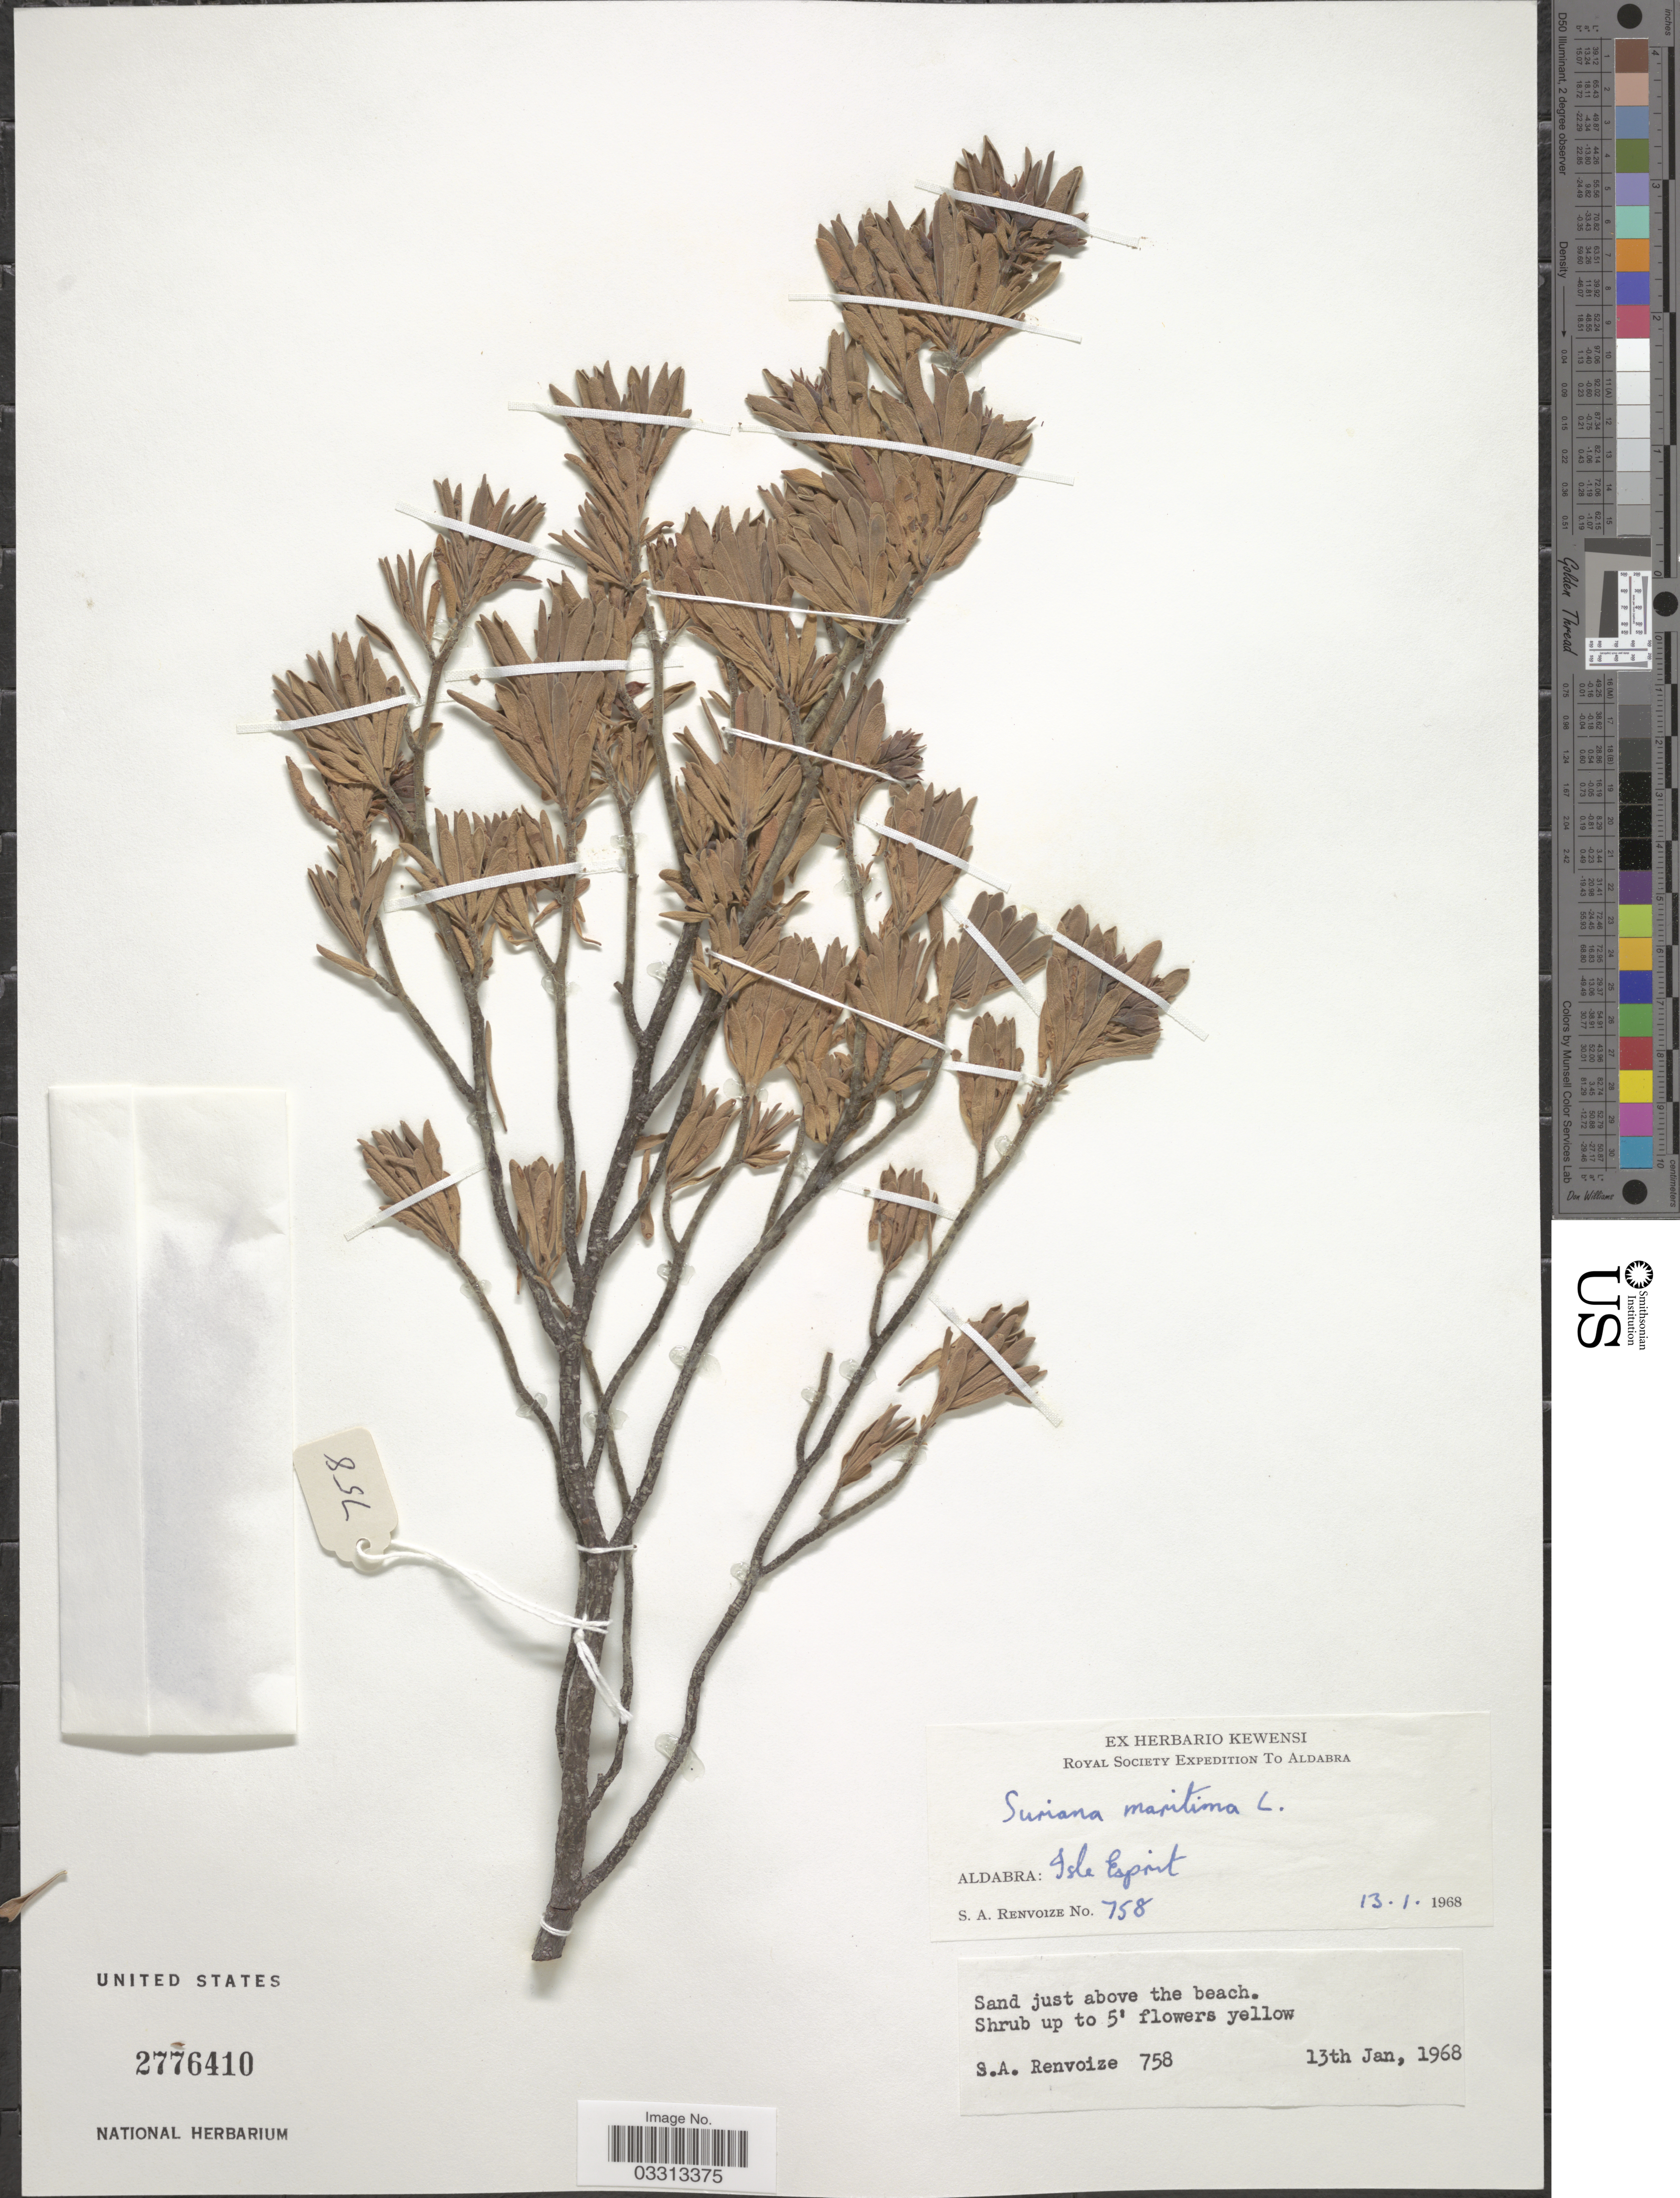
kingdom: Plantae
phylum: Tracheophyta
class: Magnoliopsida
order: Fabales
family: Surianaceae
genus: Suriana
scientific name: Suriana maritima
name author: L.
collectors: S. A. Renvoize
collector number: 758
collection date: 1968-01-13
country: Seychelles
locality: Aldabra: Isle Esprit. Sand just above the beach.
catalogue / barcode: US 2776410